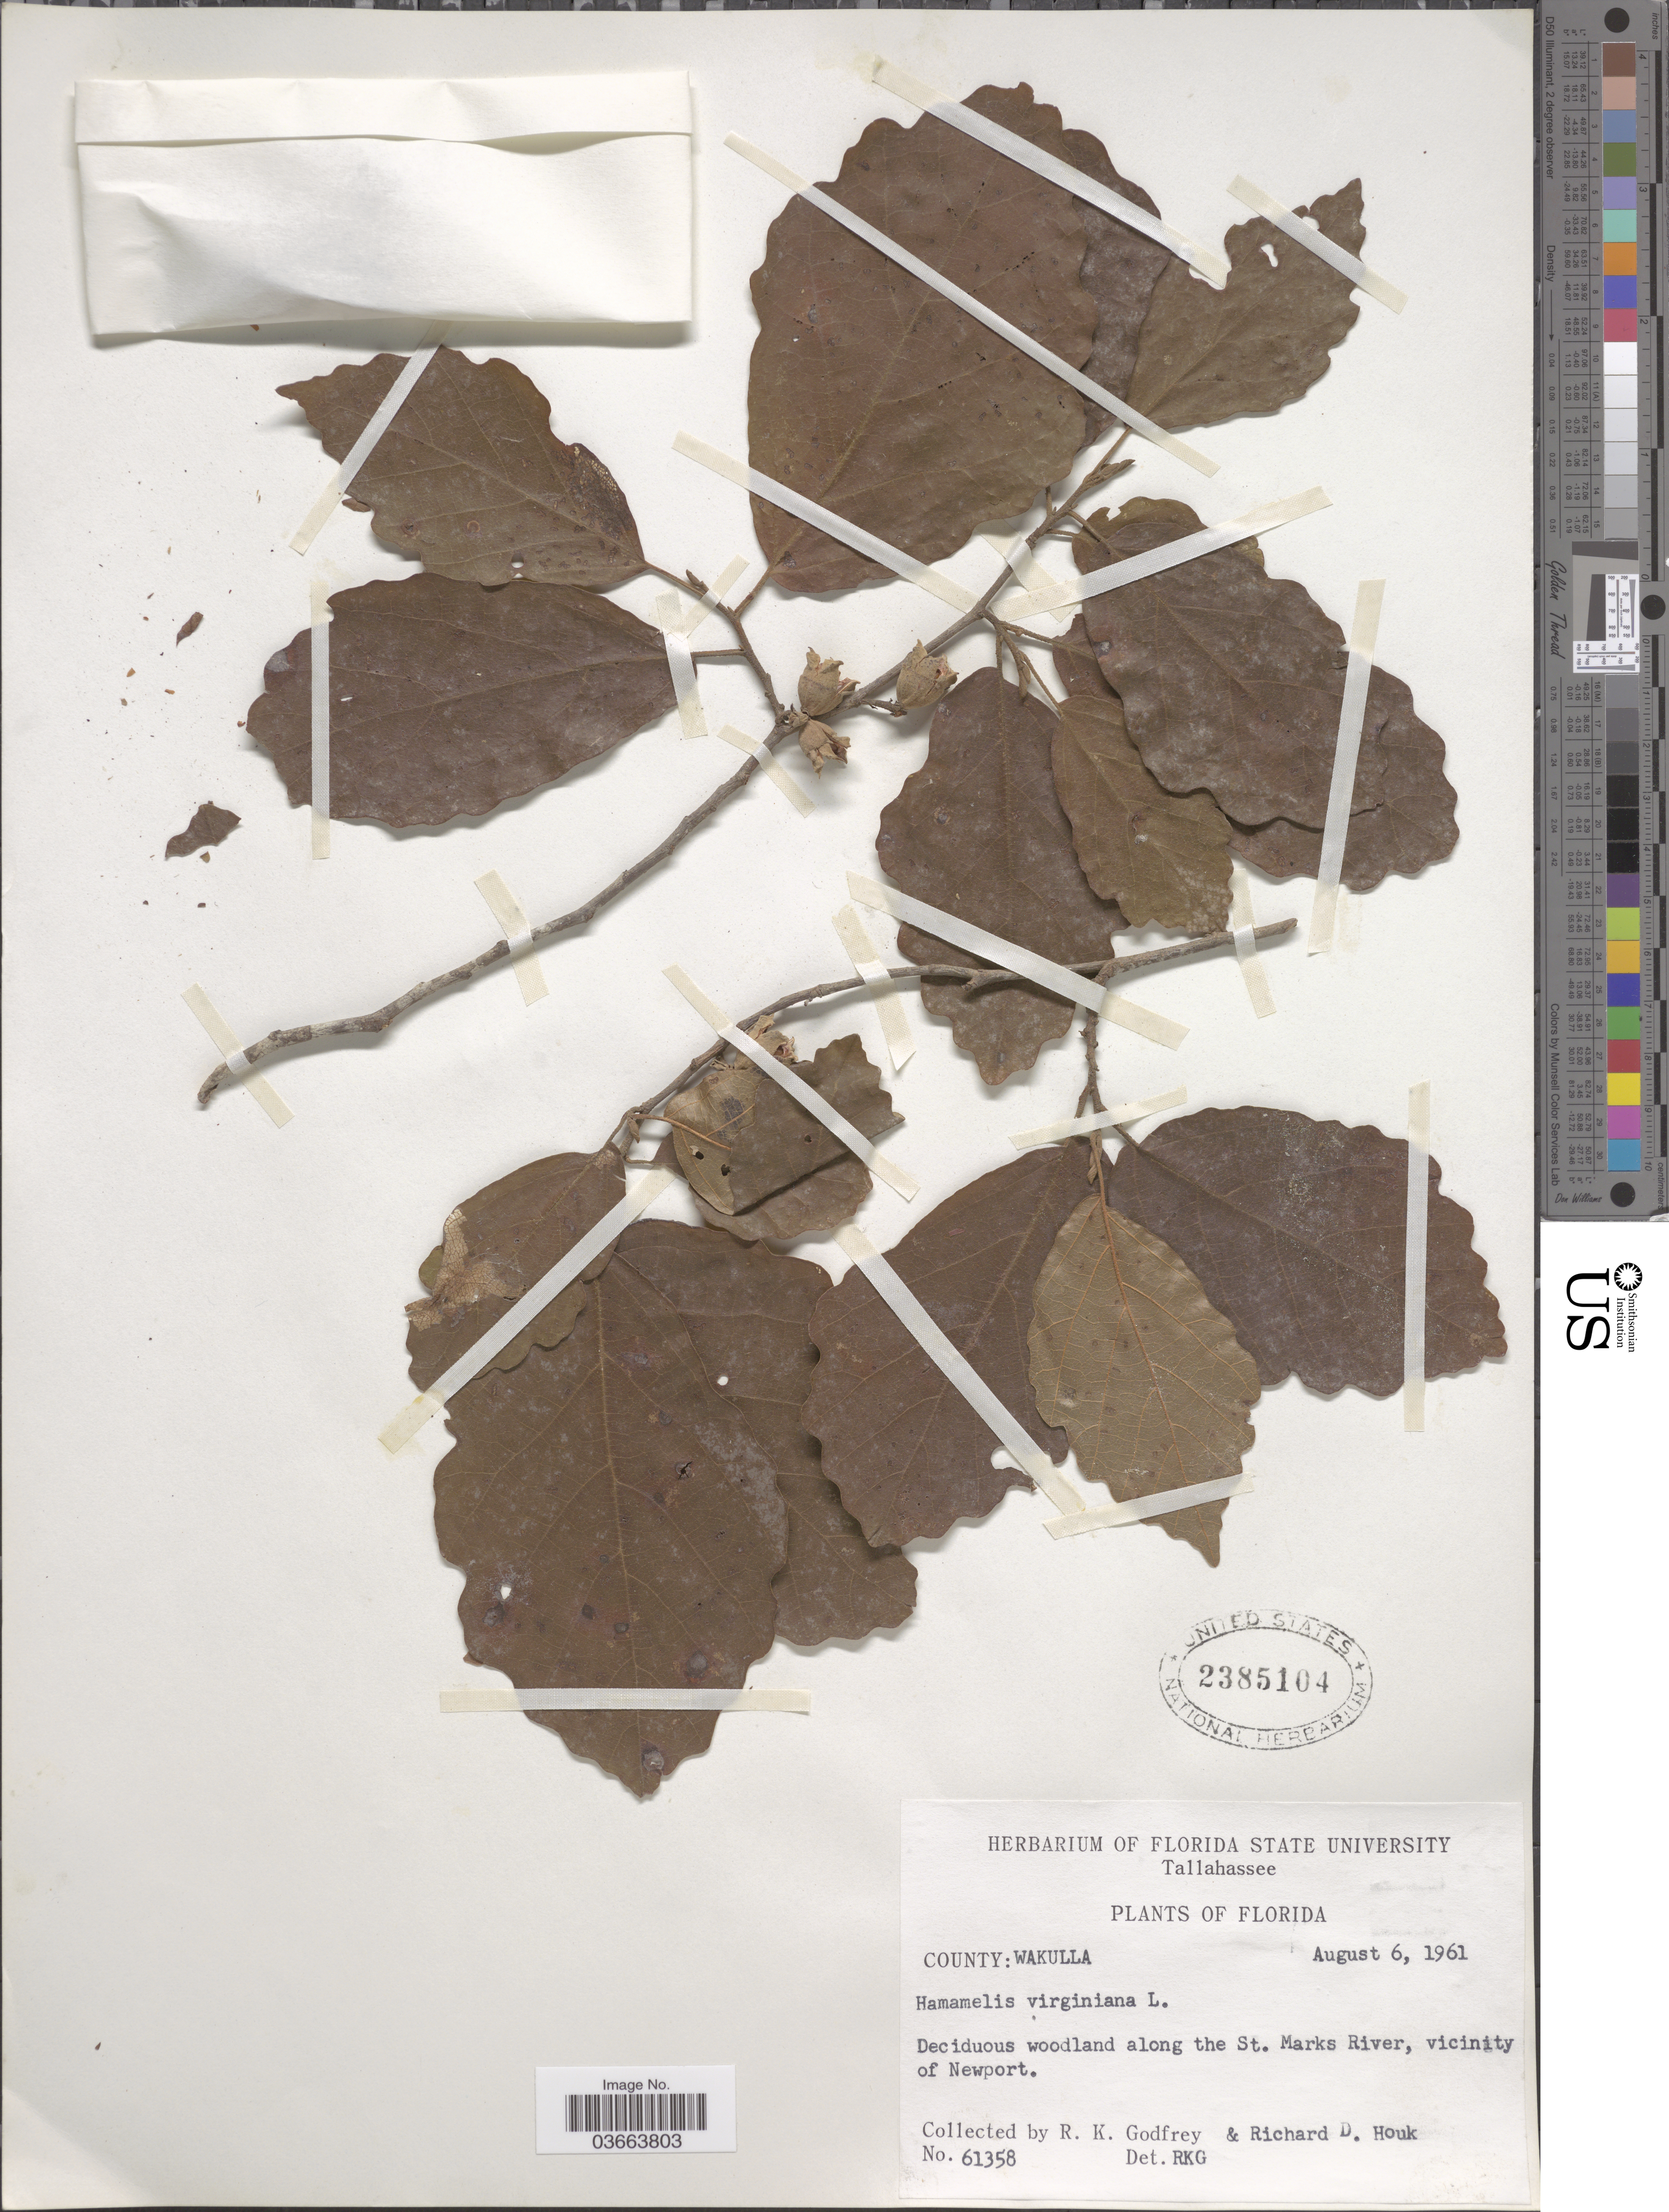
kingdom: Plantae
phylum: Tracheophyta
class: Magnoliopsida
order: Saxifragales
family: Hamamelidaceae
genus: Hamamelis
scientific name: Hamamelis macrophylla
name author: Pursh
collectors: R. K. Godfrey & R. Houk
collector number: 61358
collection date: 1961-08-06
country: United States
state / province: Florida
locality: County: Wakulla. Deciduous woodland along the St. Marks River, Vicinity of Newport.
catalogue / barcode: US 2385104